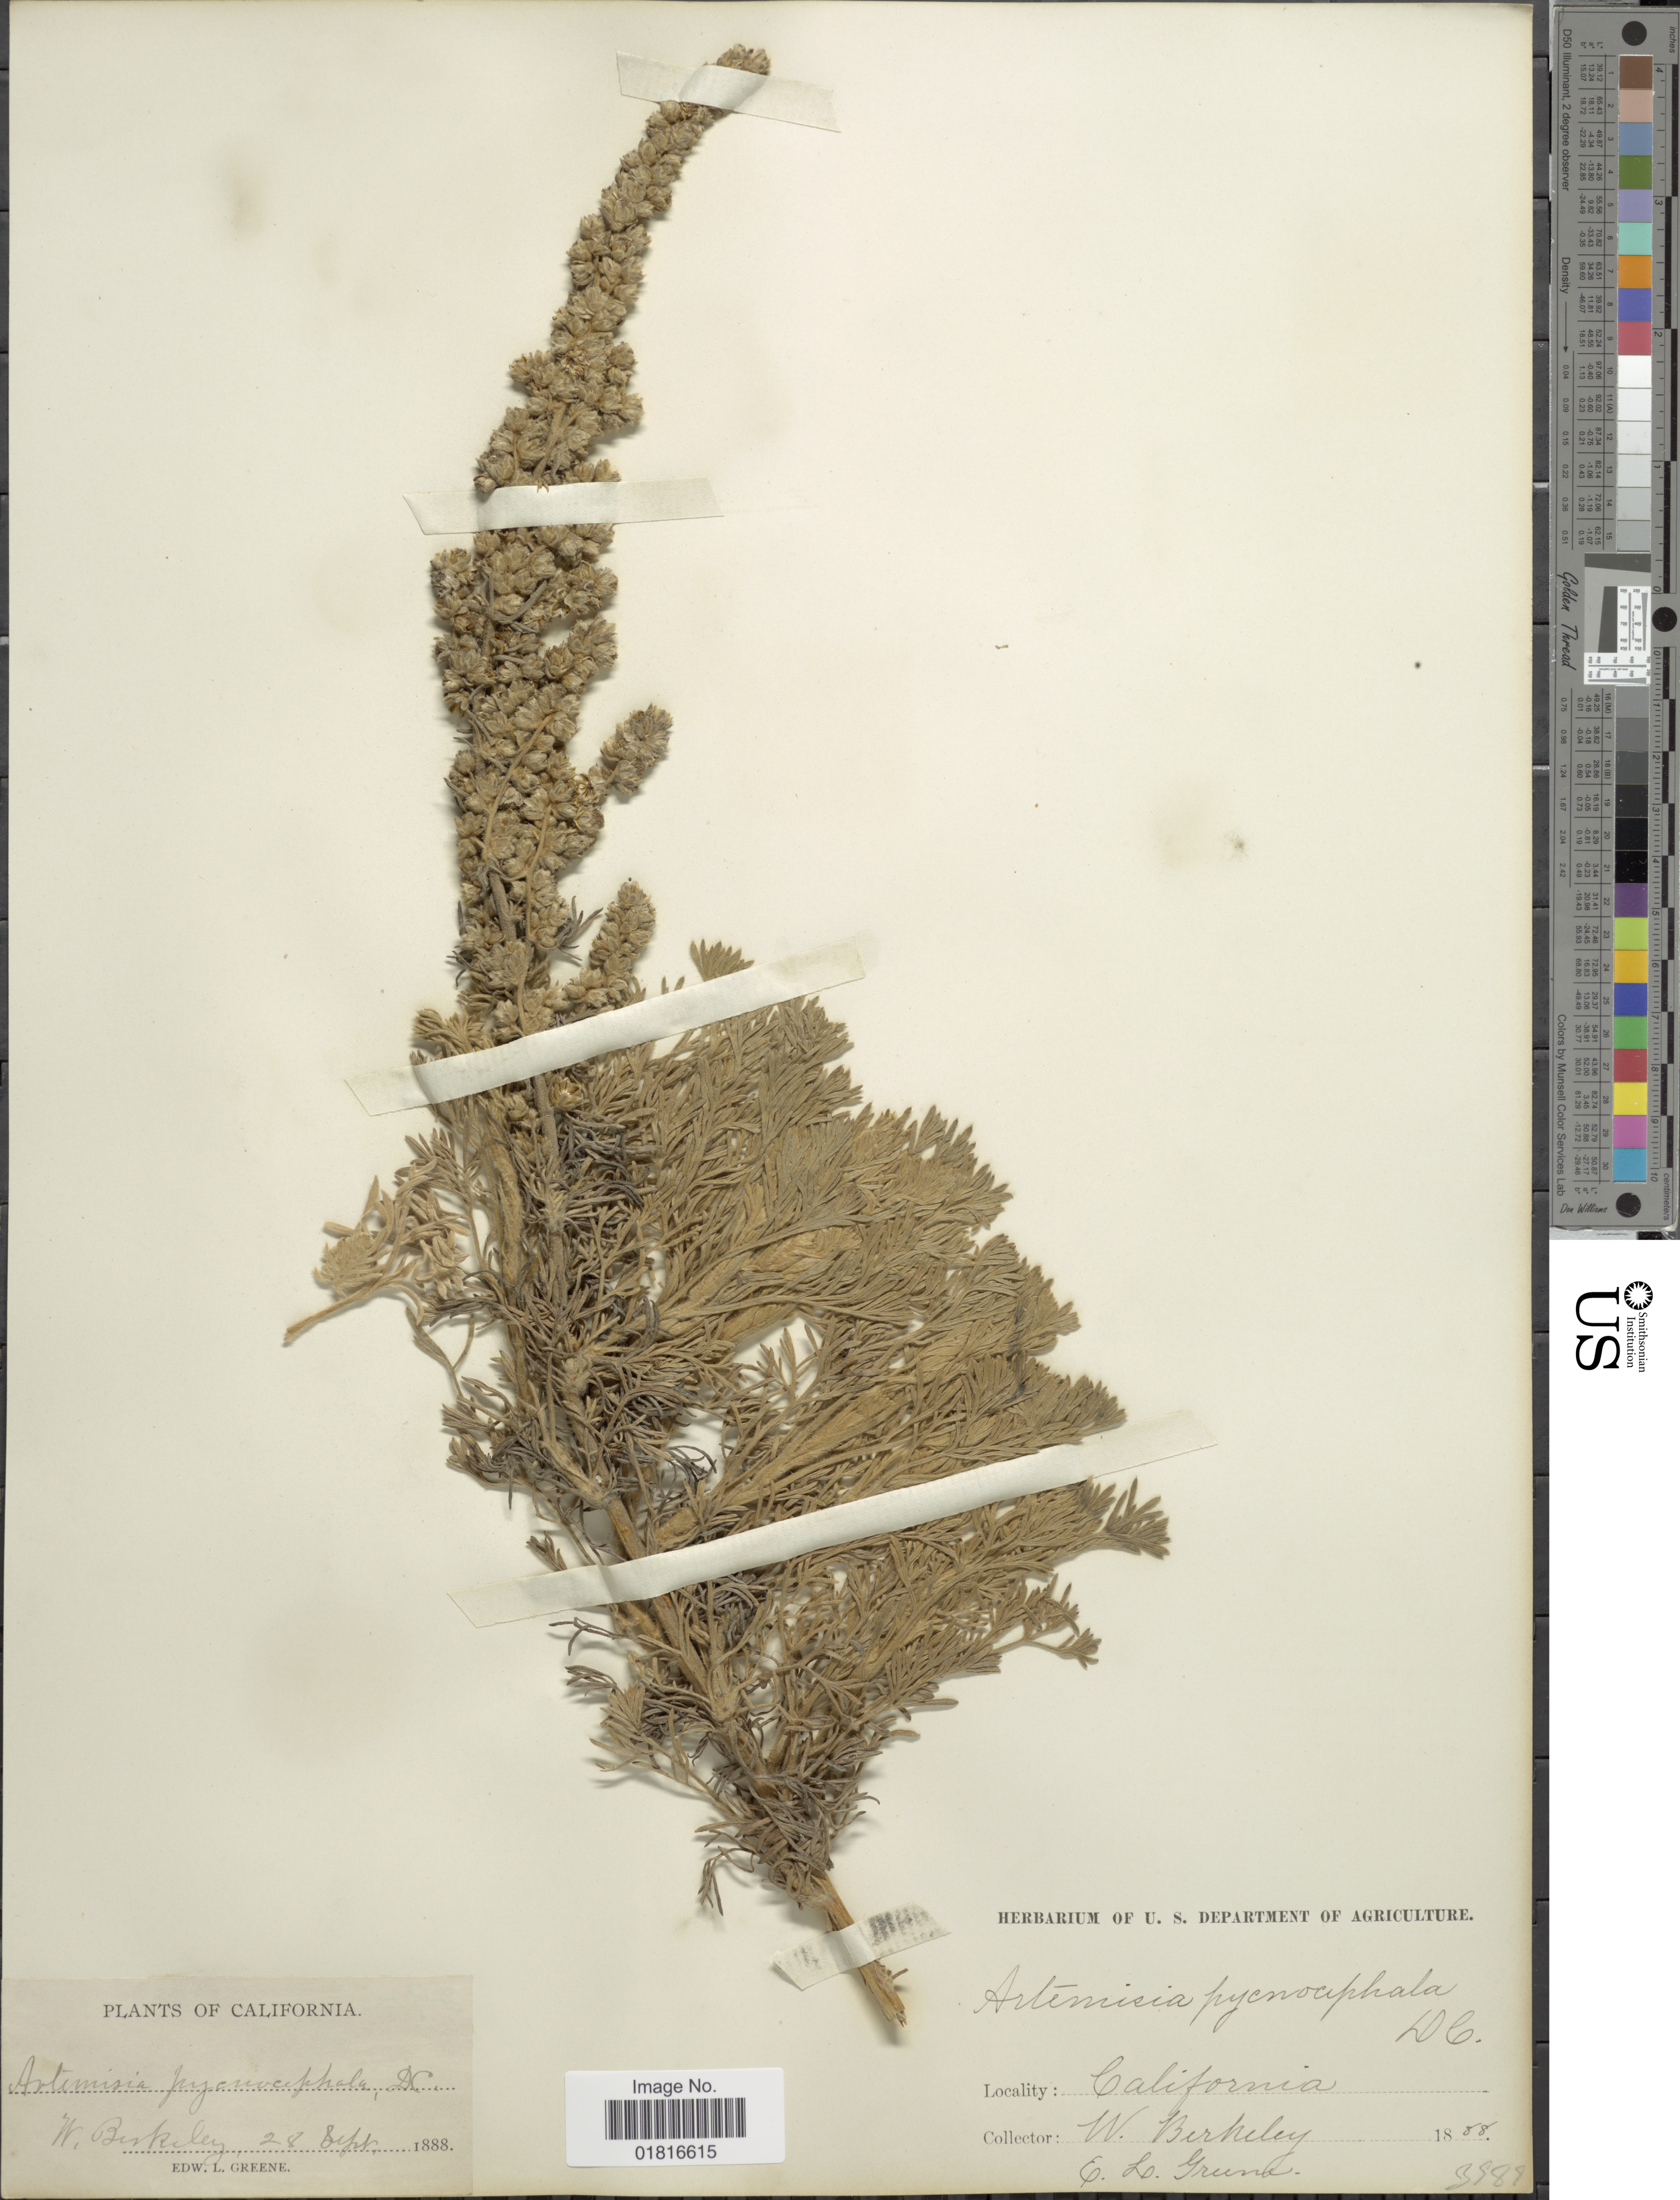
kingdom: Plantae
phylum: Tracheophyta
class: Magnoliopsida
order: Asterales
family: Asteraceae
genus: Artemisia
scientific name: Artemisia pycnocephala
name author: DC.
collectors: E. L. Greene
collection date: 1888-09-28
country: United States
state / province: California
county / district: Alameda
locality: W. Berkeley